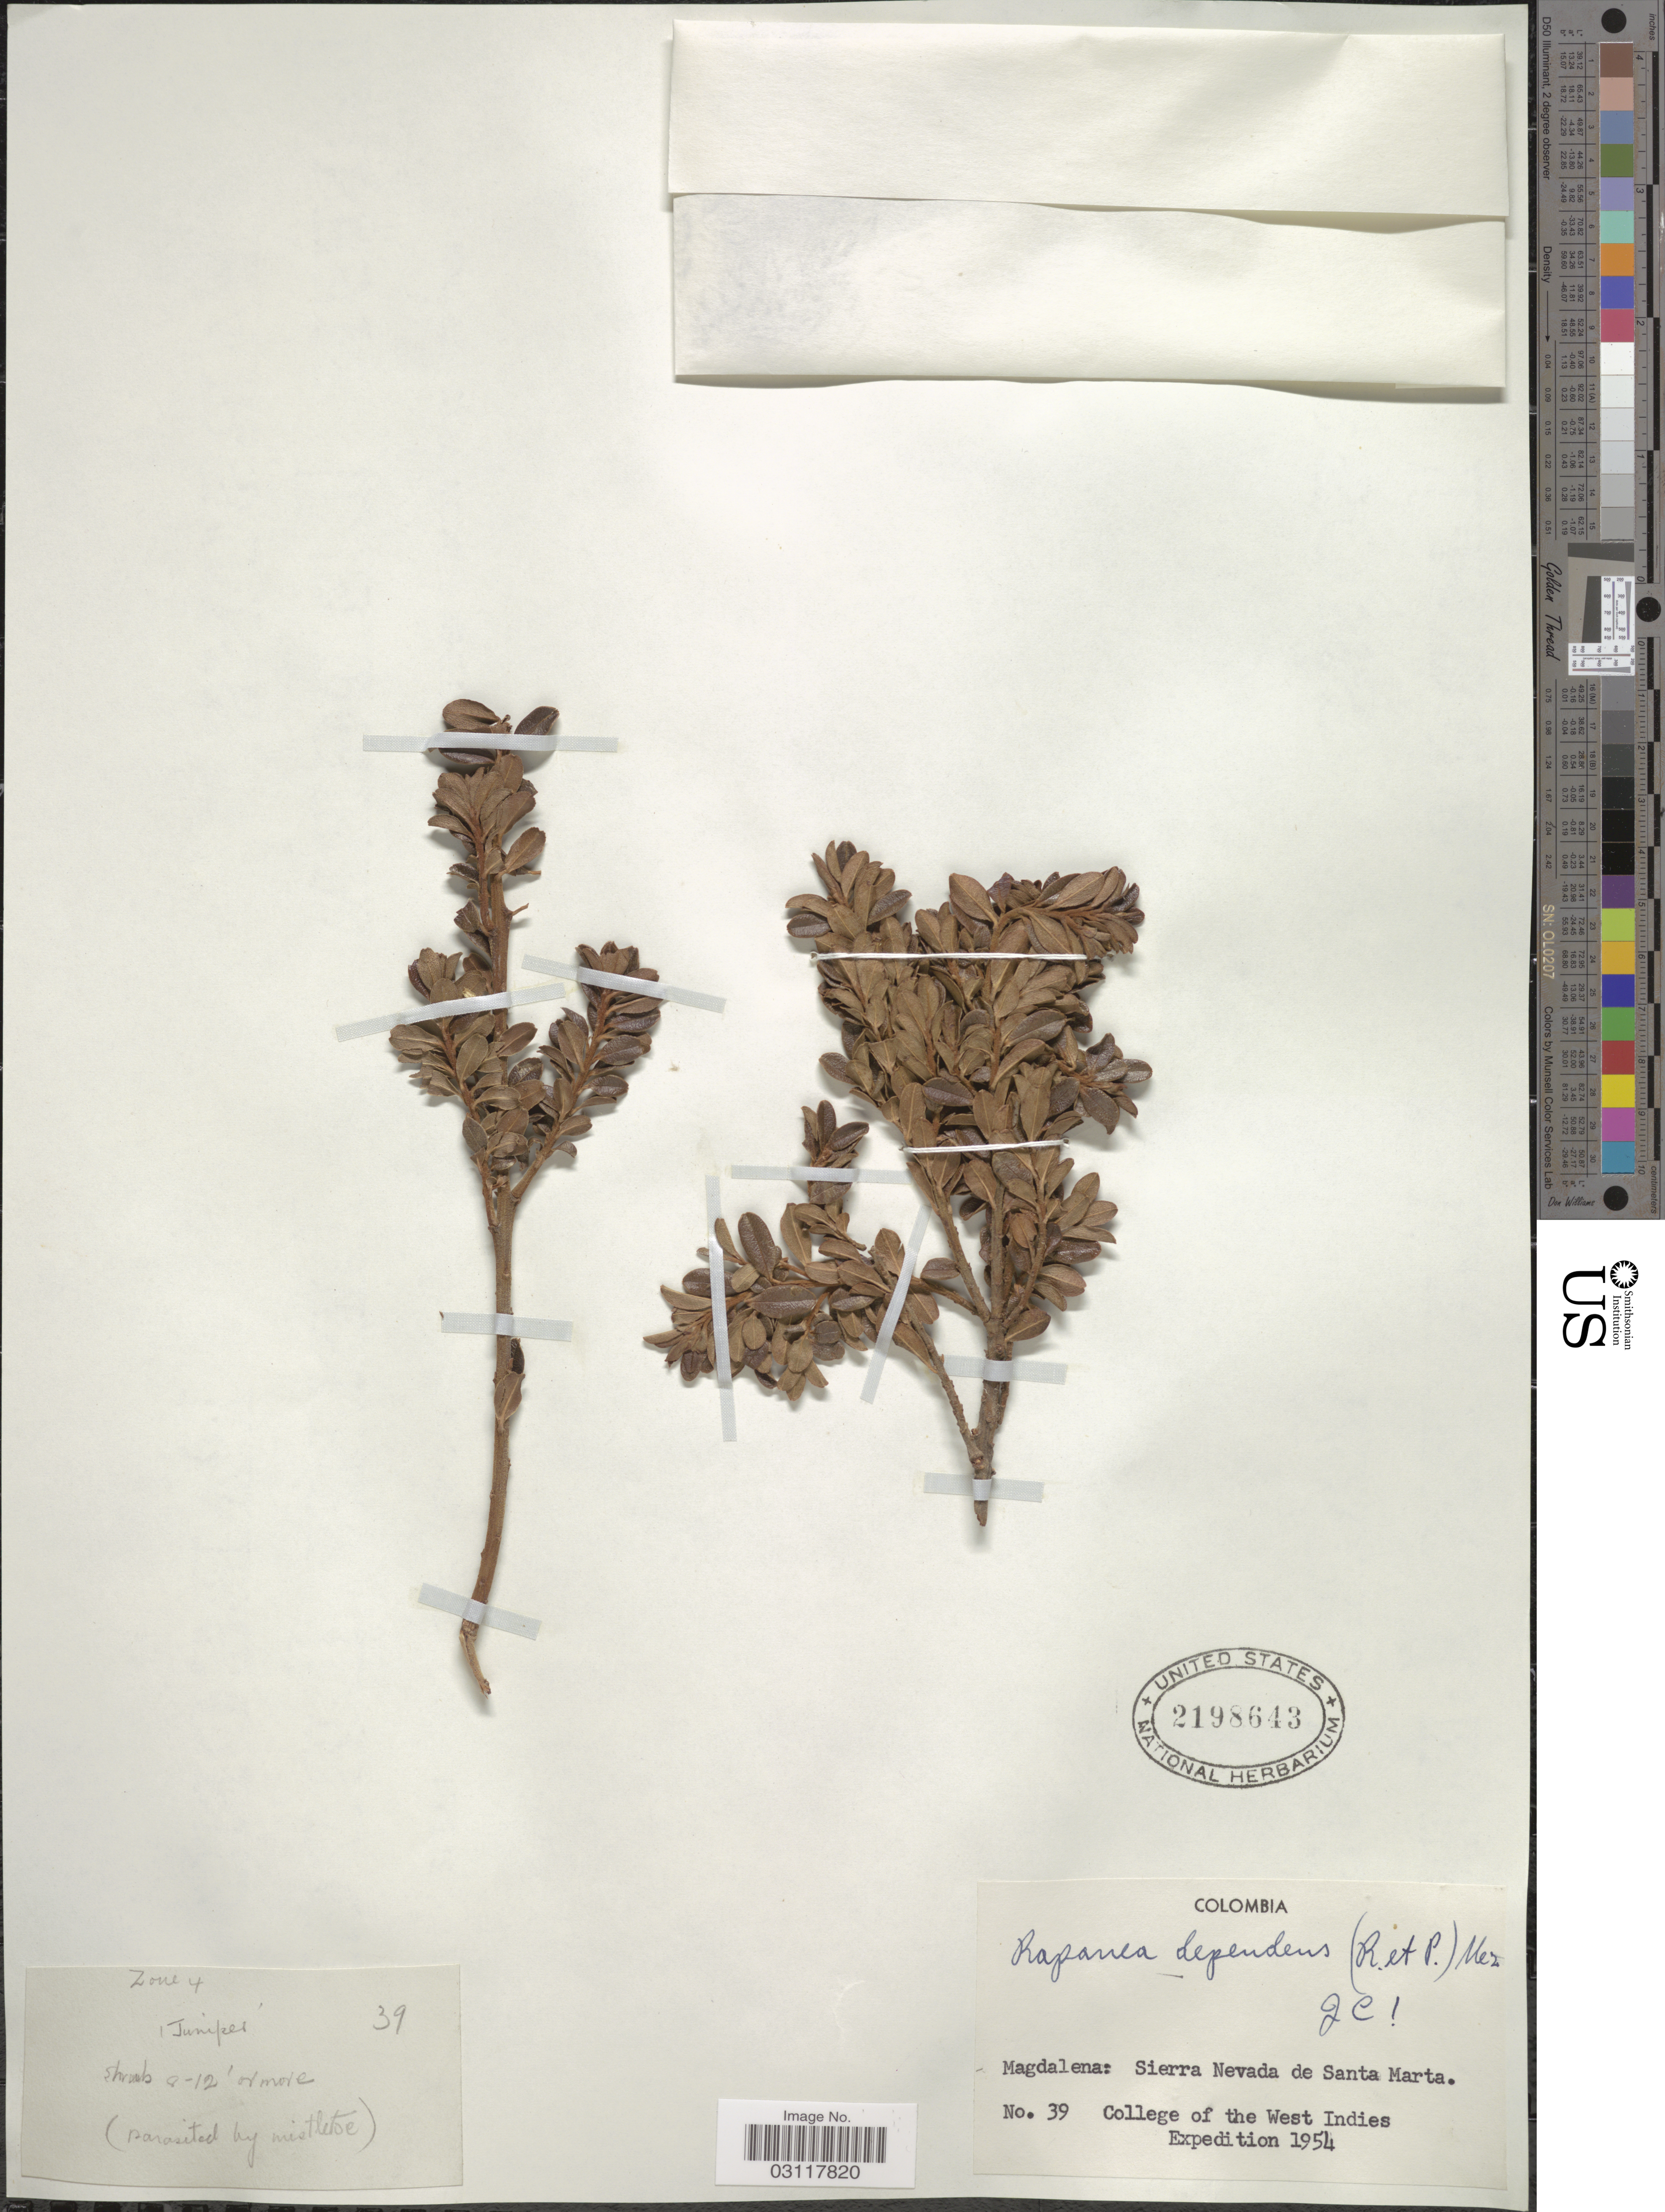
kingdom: Plantae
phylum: Tracheophyta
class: Magnoliopsida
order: Ericales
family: Primulaceae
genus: Rapanea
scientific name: Rapanea dependens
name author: (Ruiz & Pav.) Mez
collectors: College of the West Indies Expedition 1954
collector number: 39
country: Colombia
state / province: Magdalena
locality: Sierra Nevada de Santa Marta.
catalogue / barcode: US 2198643